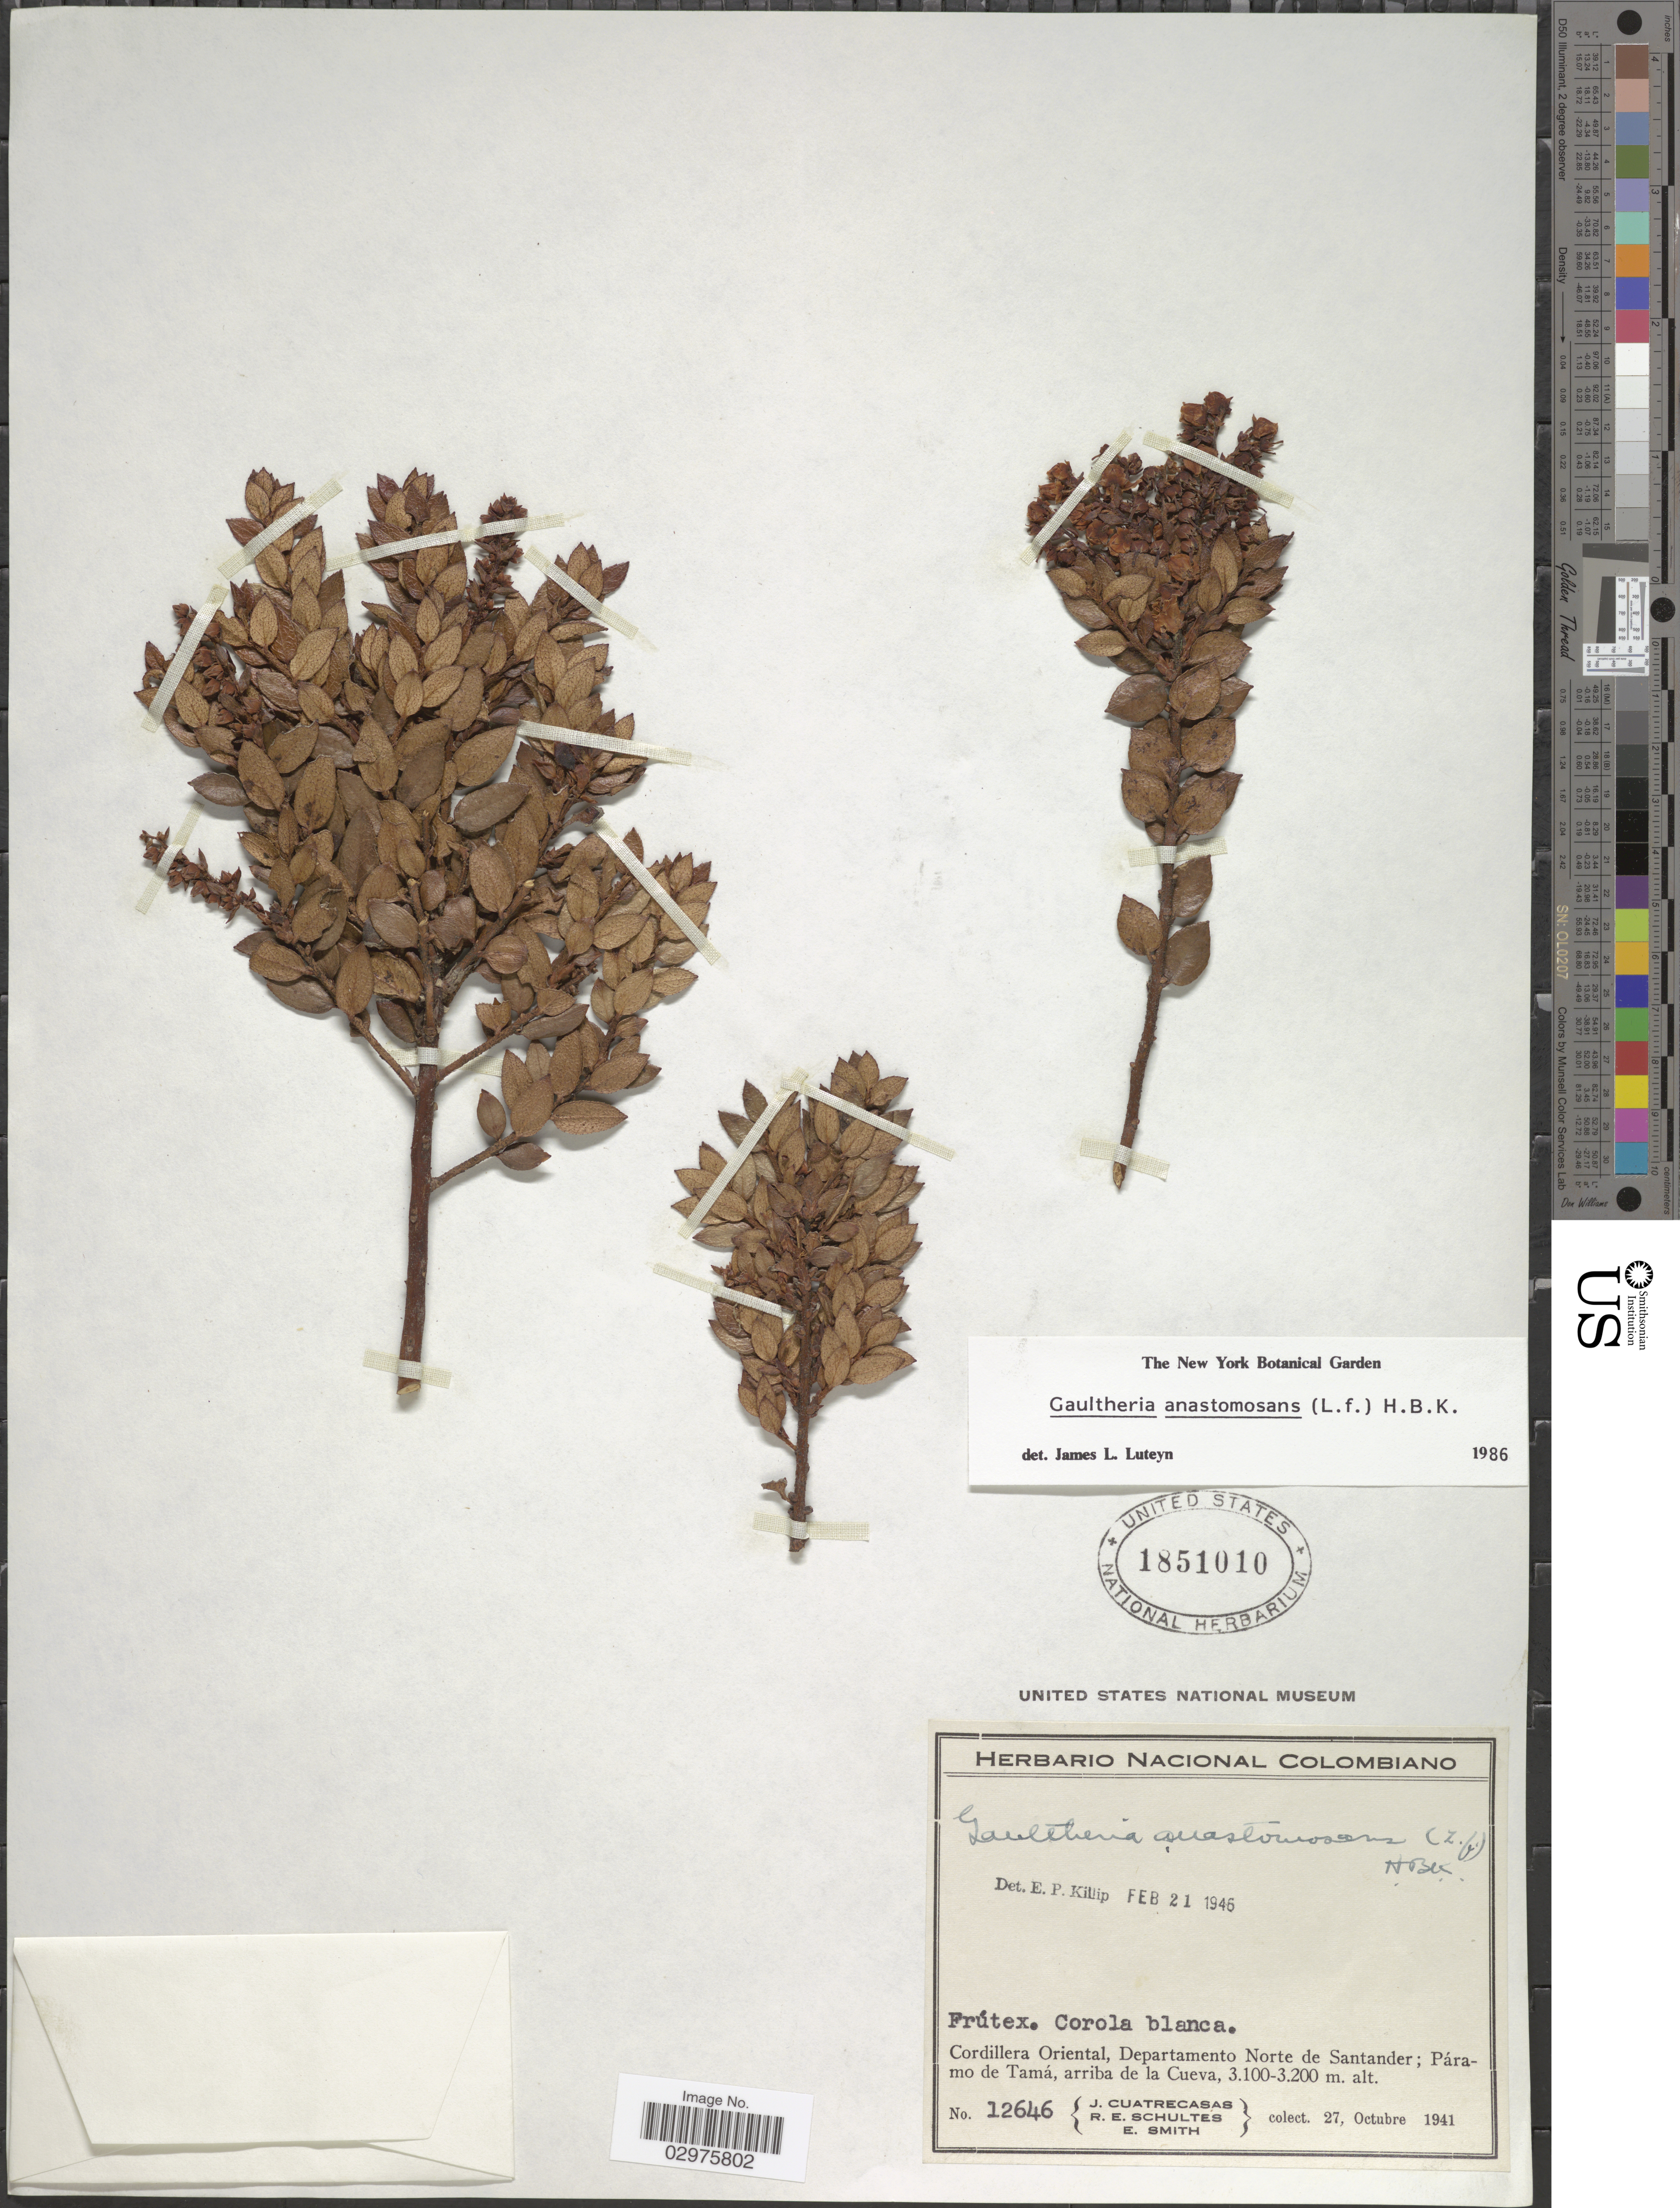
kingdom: Plantae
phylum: Tracheophyta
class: Magnoliopsida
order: Ericales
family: Ericaceae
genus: Gaultheria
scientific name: Gaultheria anastomosans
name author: (L. f.) Kunth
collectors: J. Cuatrecasas, R. E. Schultes & E. Smith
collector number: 12646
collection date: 1941-10-27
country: Colombia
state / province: Norte de Santander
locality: Cordillera Oriental, Departamento Norte de Santander; Páramo de Tamá, arriba de la Cueva.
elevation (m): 3100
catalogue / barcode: US 1851010